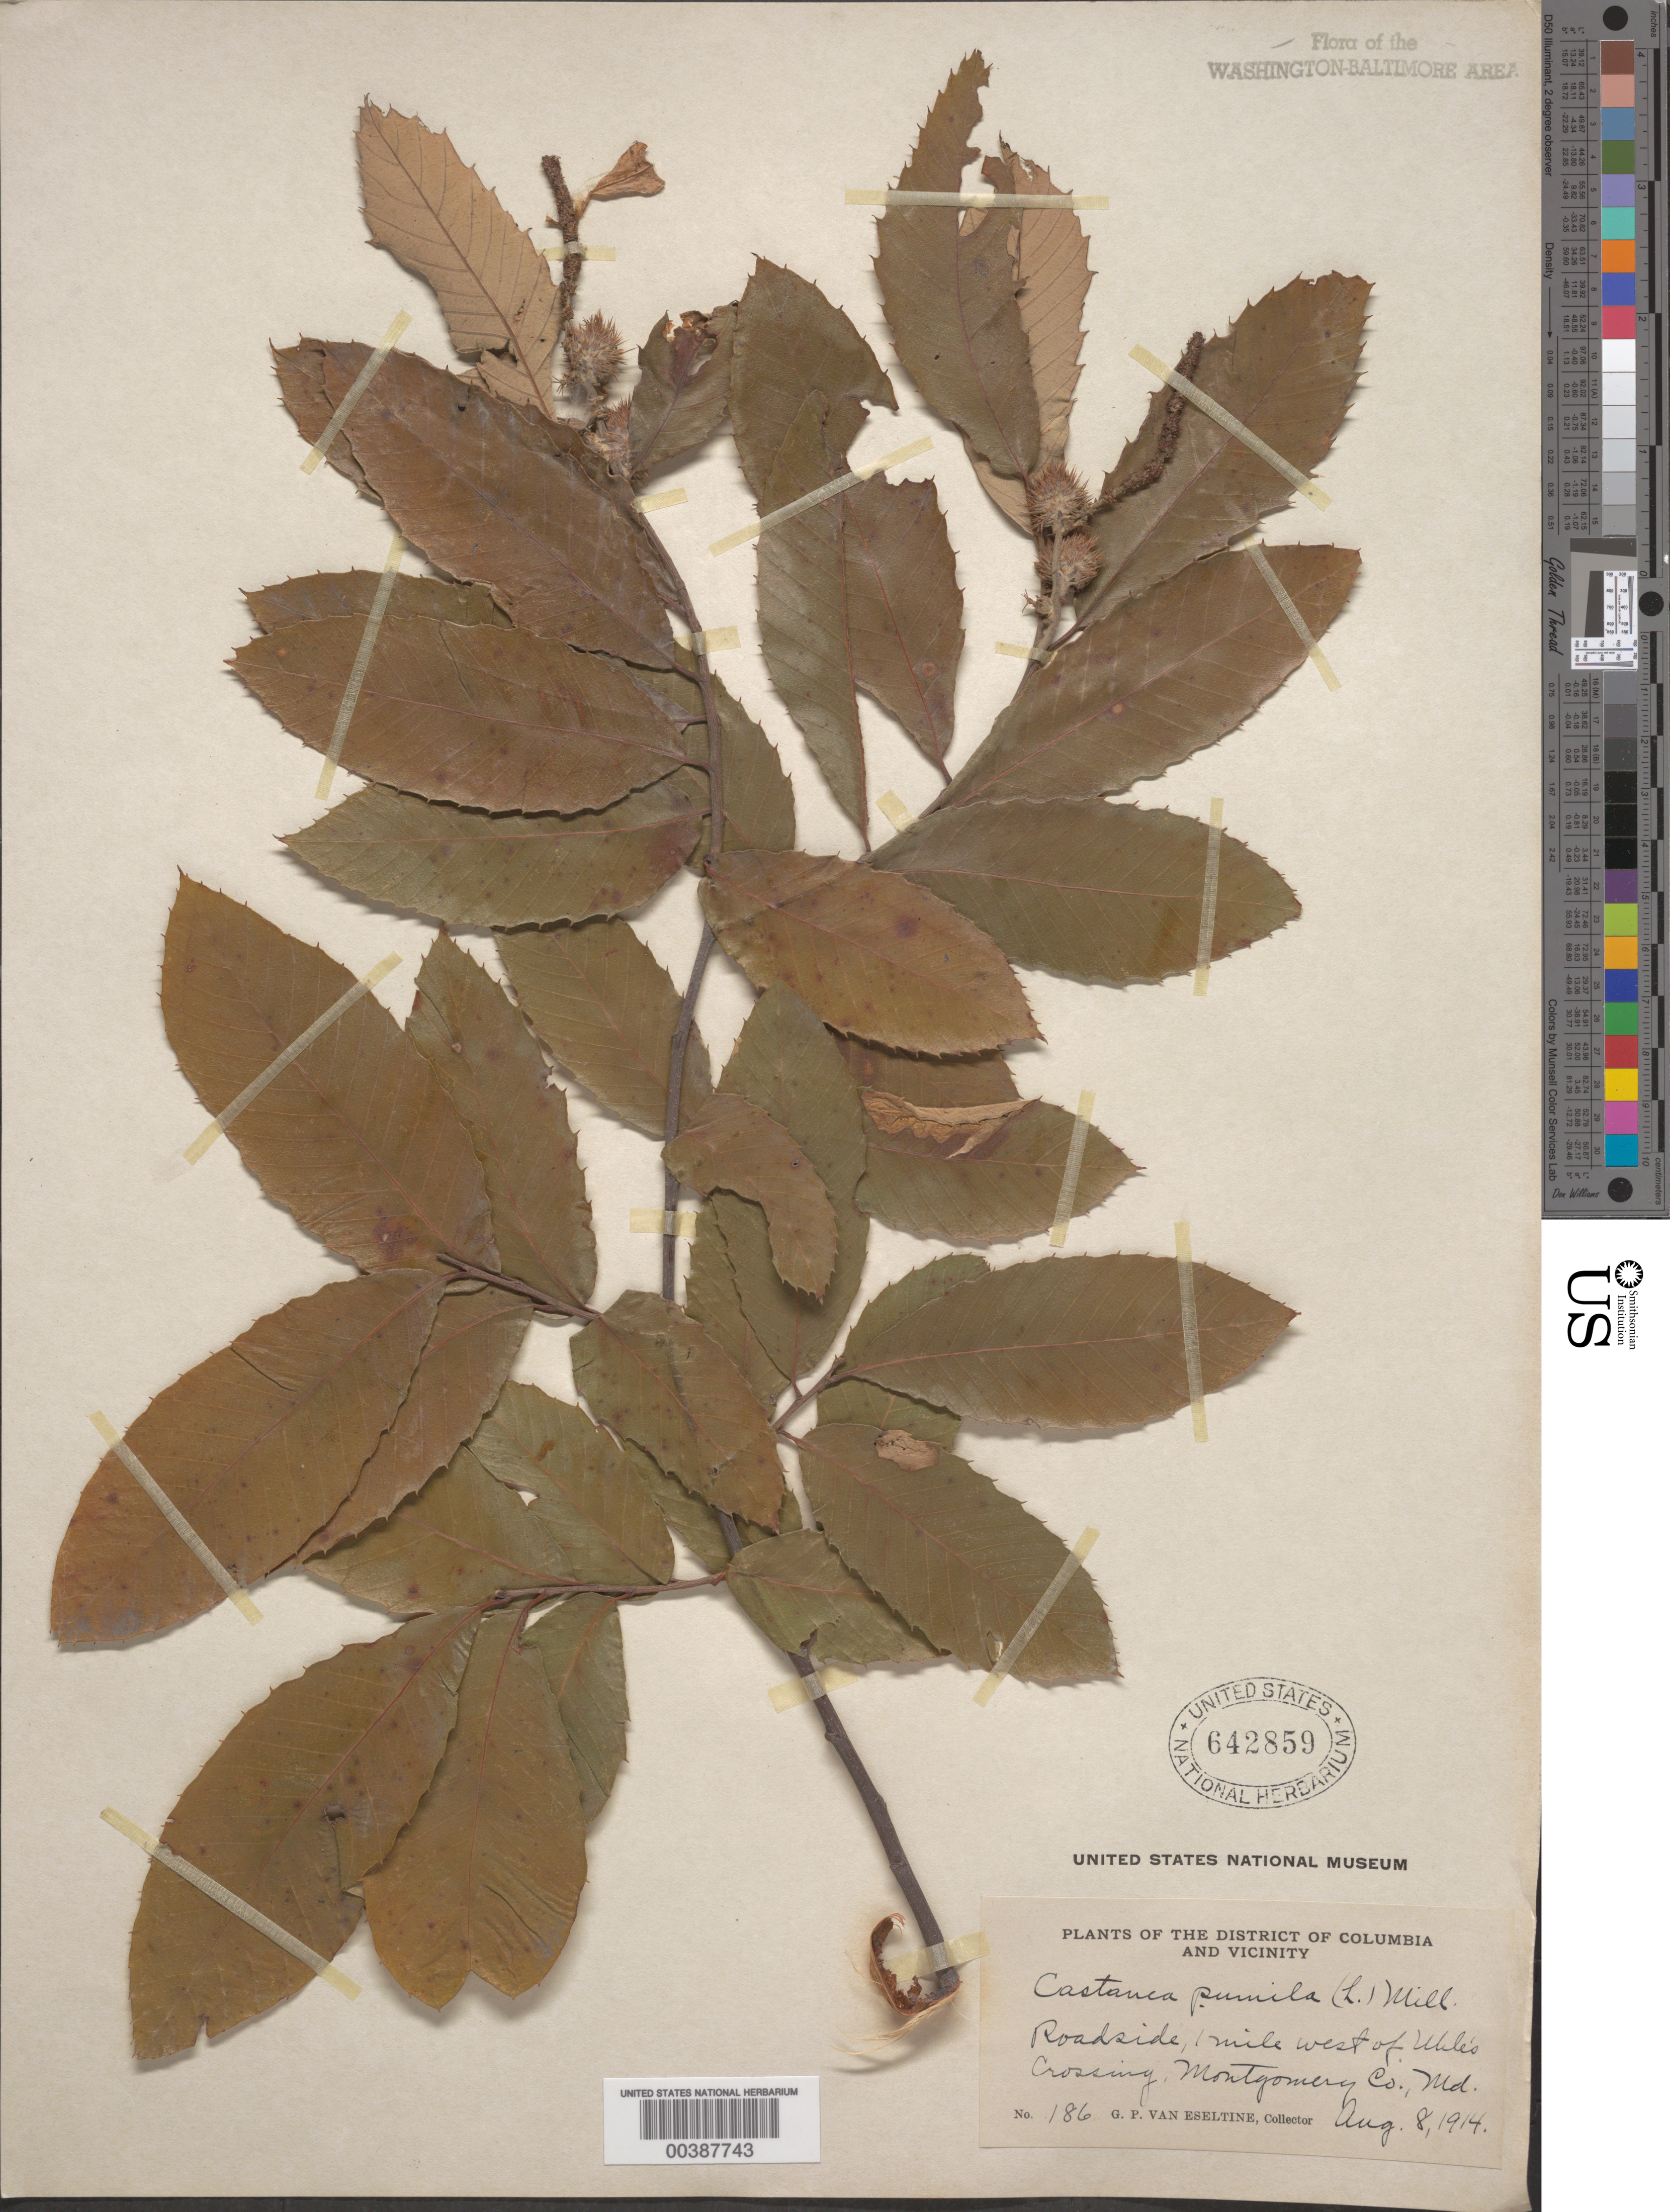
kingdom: Plantae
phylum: Tracheophyta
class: Magnoliopsida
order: Fagales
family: Fagaceae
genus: Castanea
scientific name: Castanea pumila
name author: (L.) Mill.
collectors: G. P. Van Eseltine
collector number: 186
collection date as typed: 08 Aug 1914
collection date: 1914-08-08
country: United States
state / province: Maryland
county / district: Prince George's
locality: West of Uhles Crossing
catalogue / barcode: US 642859